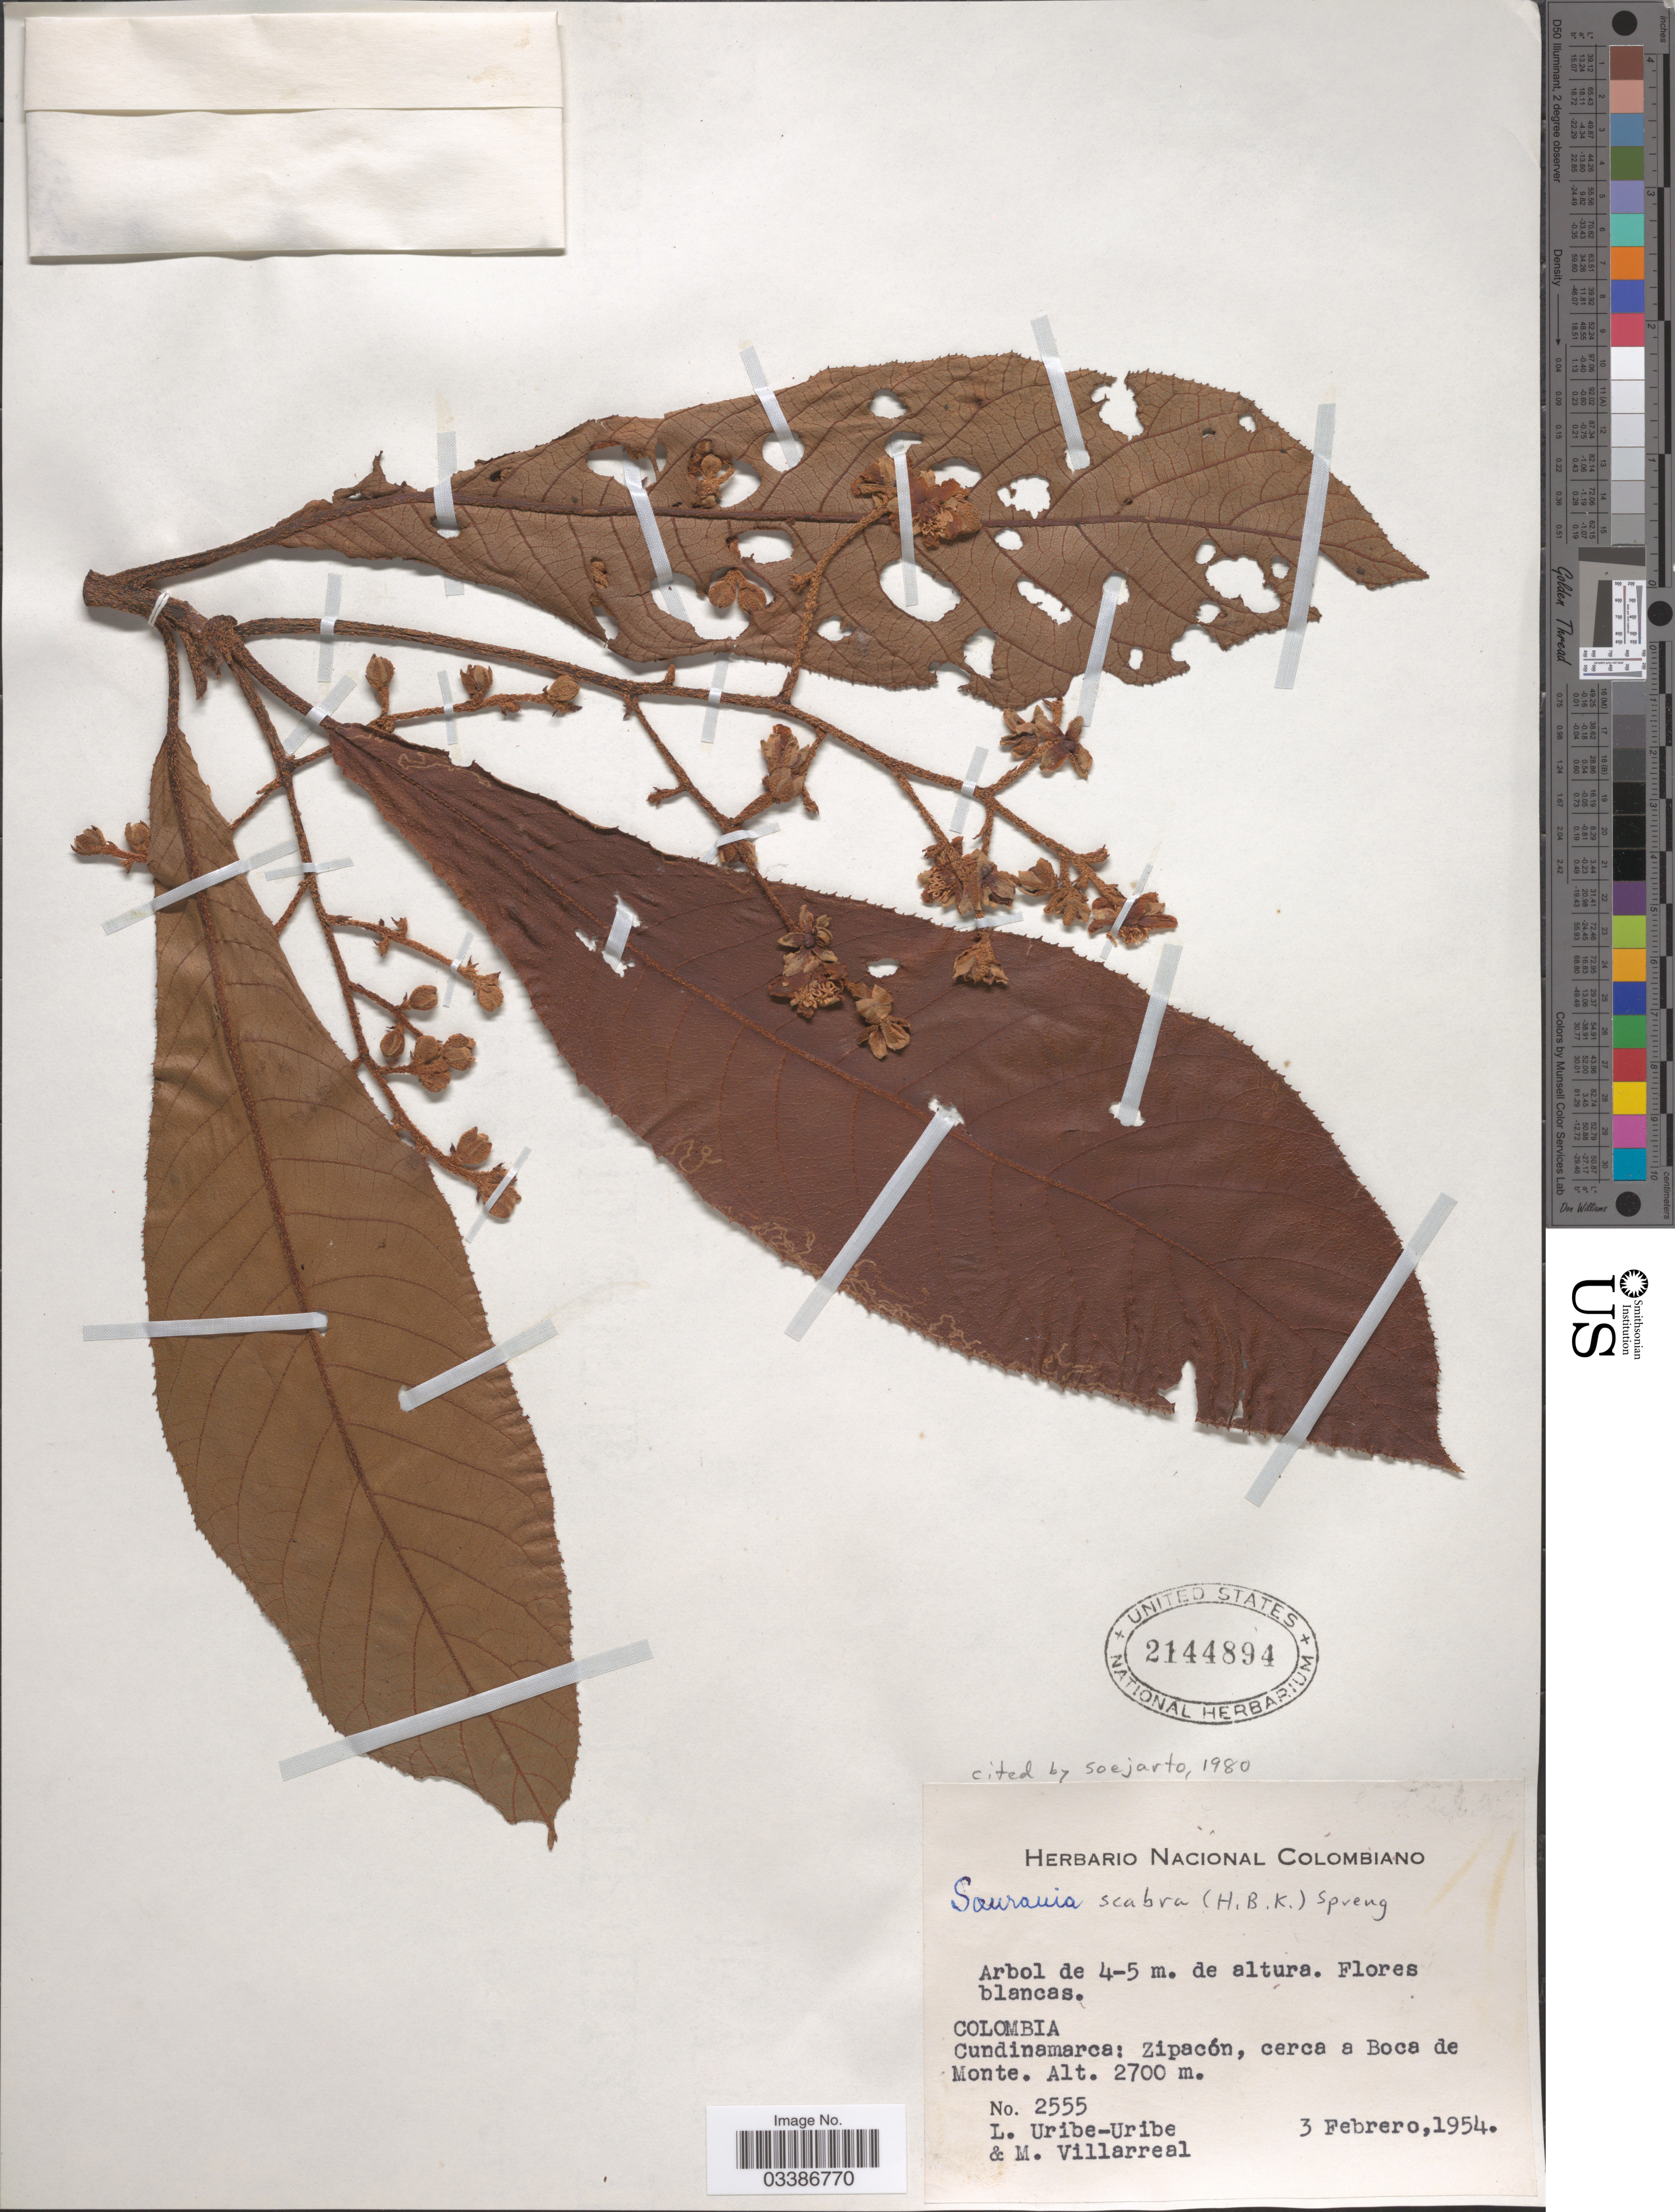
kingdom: Plantae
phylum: Tracheophyta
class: Magnoliopsida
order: Ericales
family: Actinidiaceae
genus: Saurauia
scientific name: Saurauia scabra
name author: (Kunth) D. Dietr.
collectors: L. Uribe & M. Villarreal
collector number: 2555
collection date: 1954-02-03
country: Colombia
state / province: Cundinamarca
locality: Zipacón, cerca a Boca de Monte.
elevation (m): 2700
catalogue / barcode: US 2144894